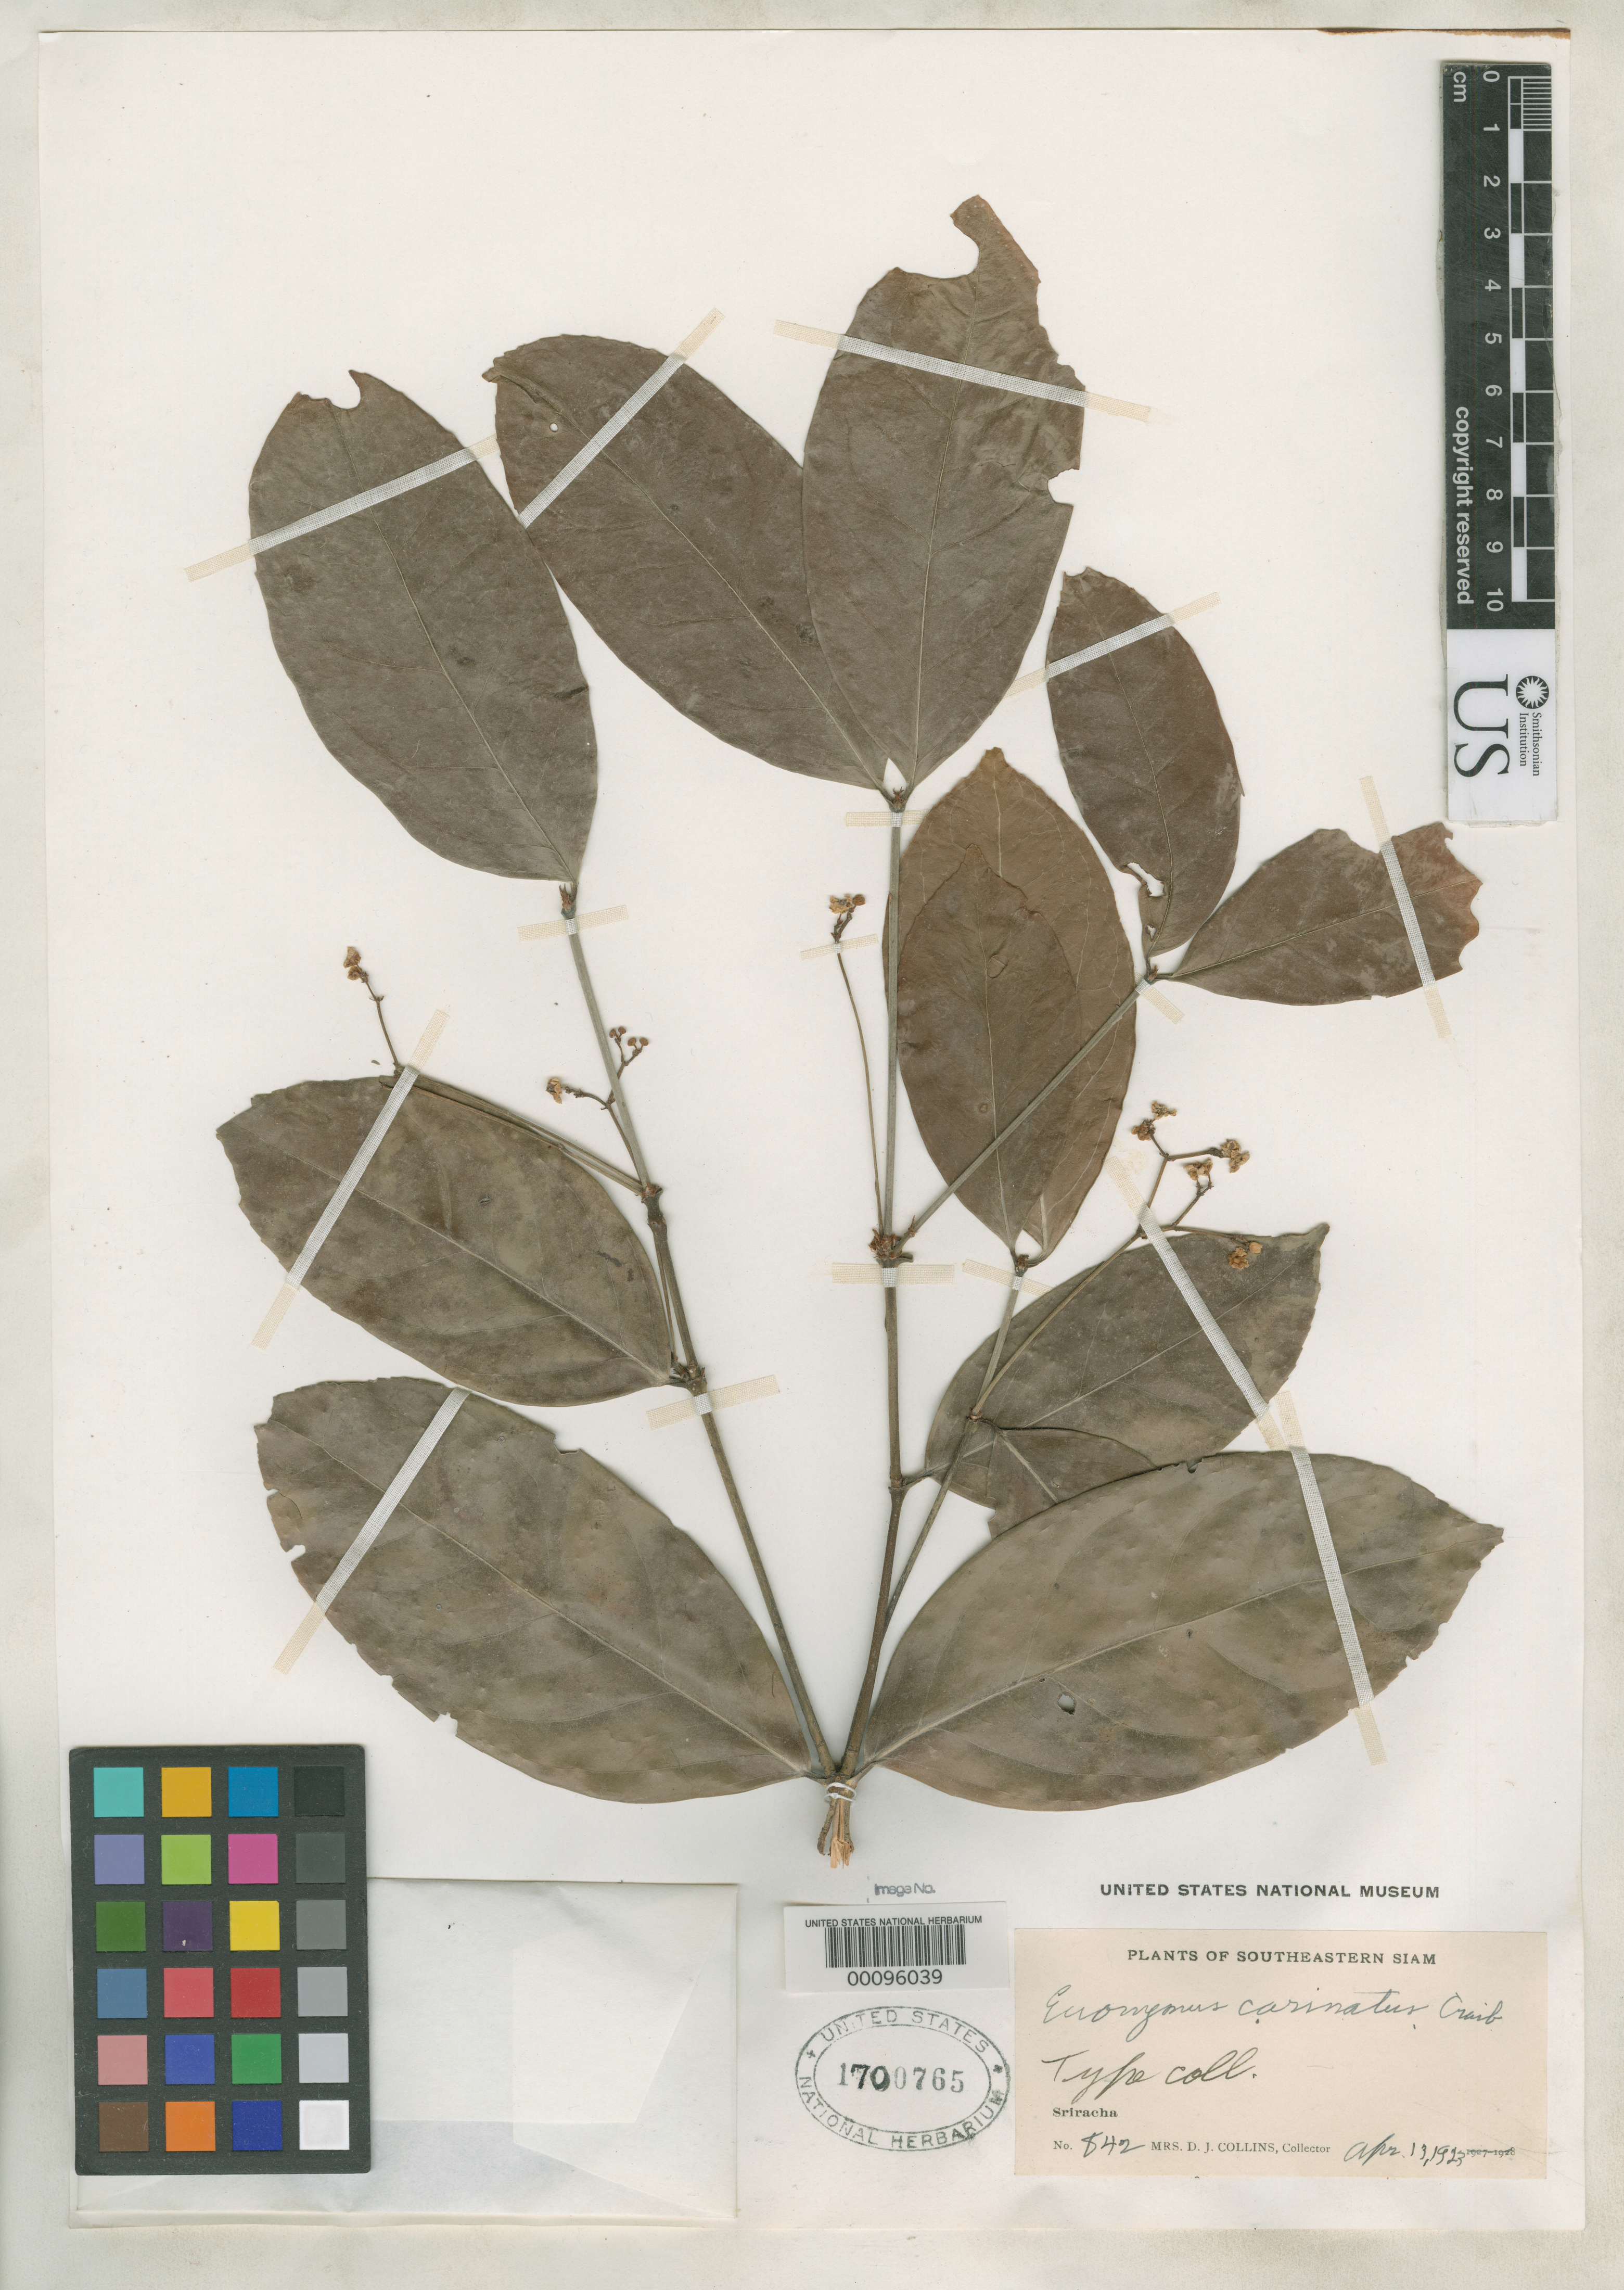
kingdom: Plantae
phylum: Tracheophyta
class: Magnoliopsida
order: Celastrales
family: Celastraceae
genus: Euonymus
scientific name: Euonymus carinatus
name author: Craib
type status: Isotype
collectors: Mrs. D. J. Collins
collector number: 842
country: Thailand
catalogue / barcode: US 1700765